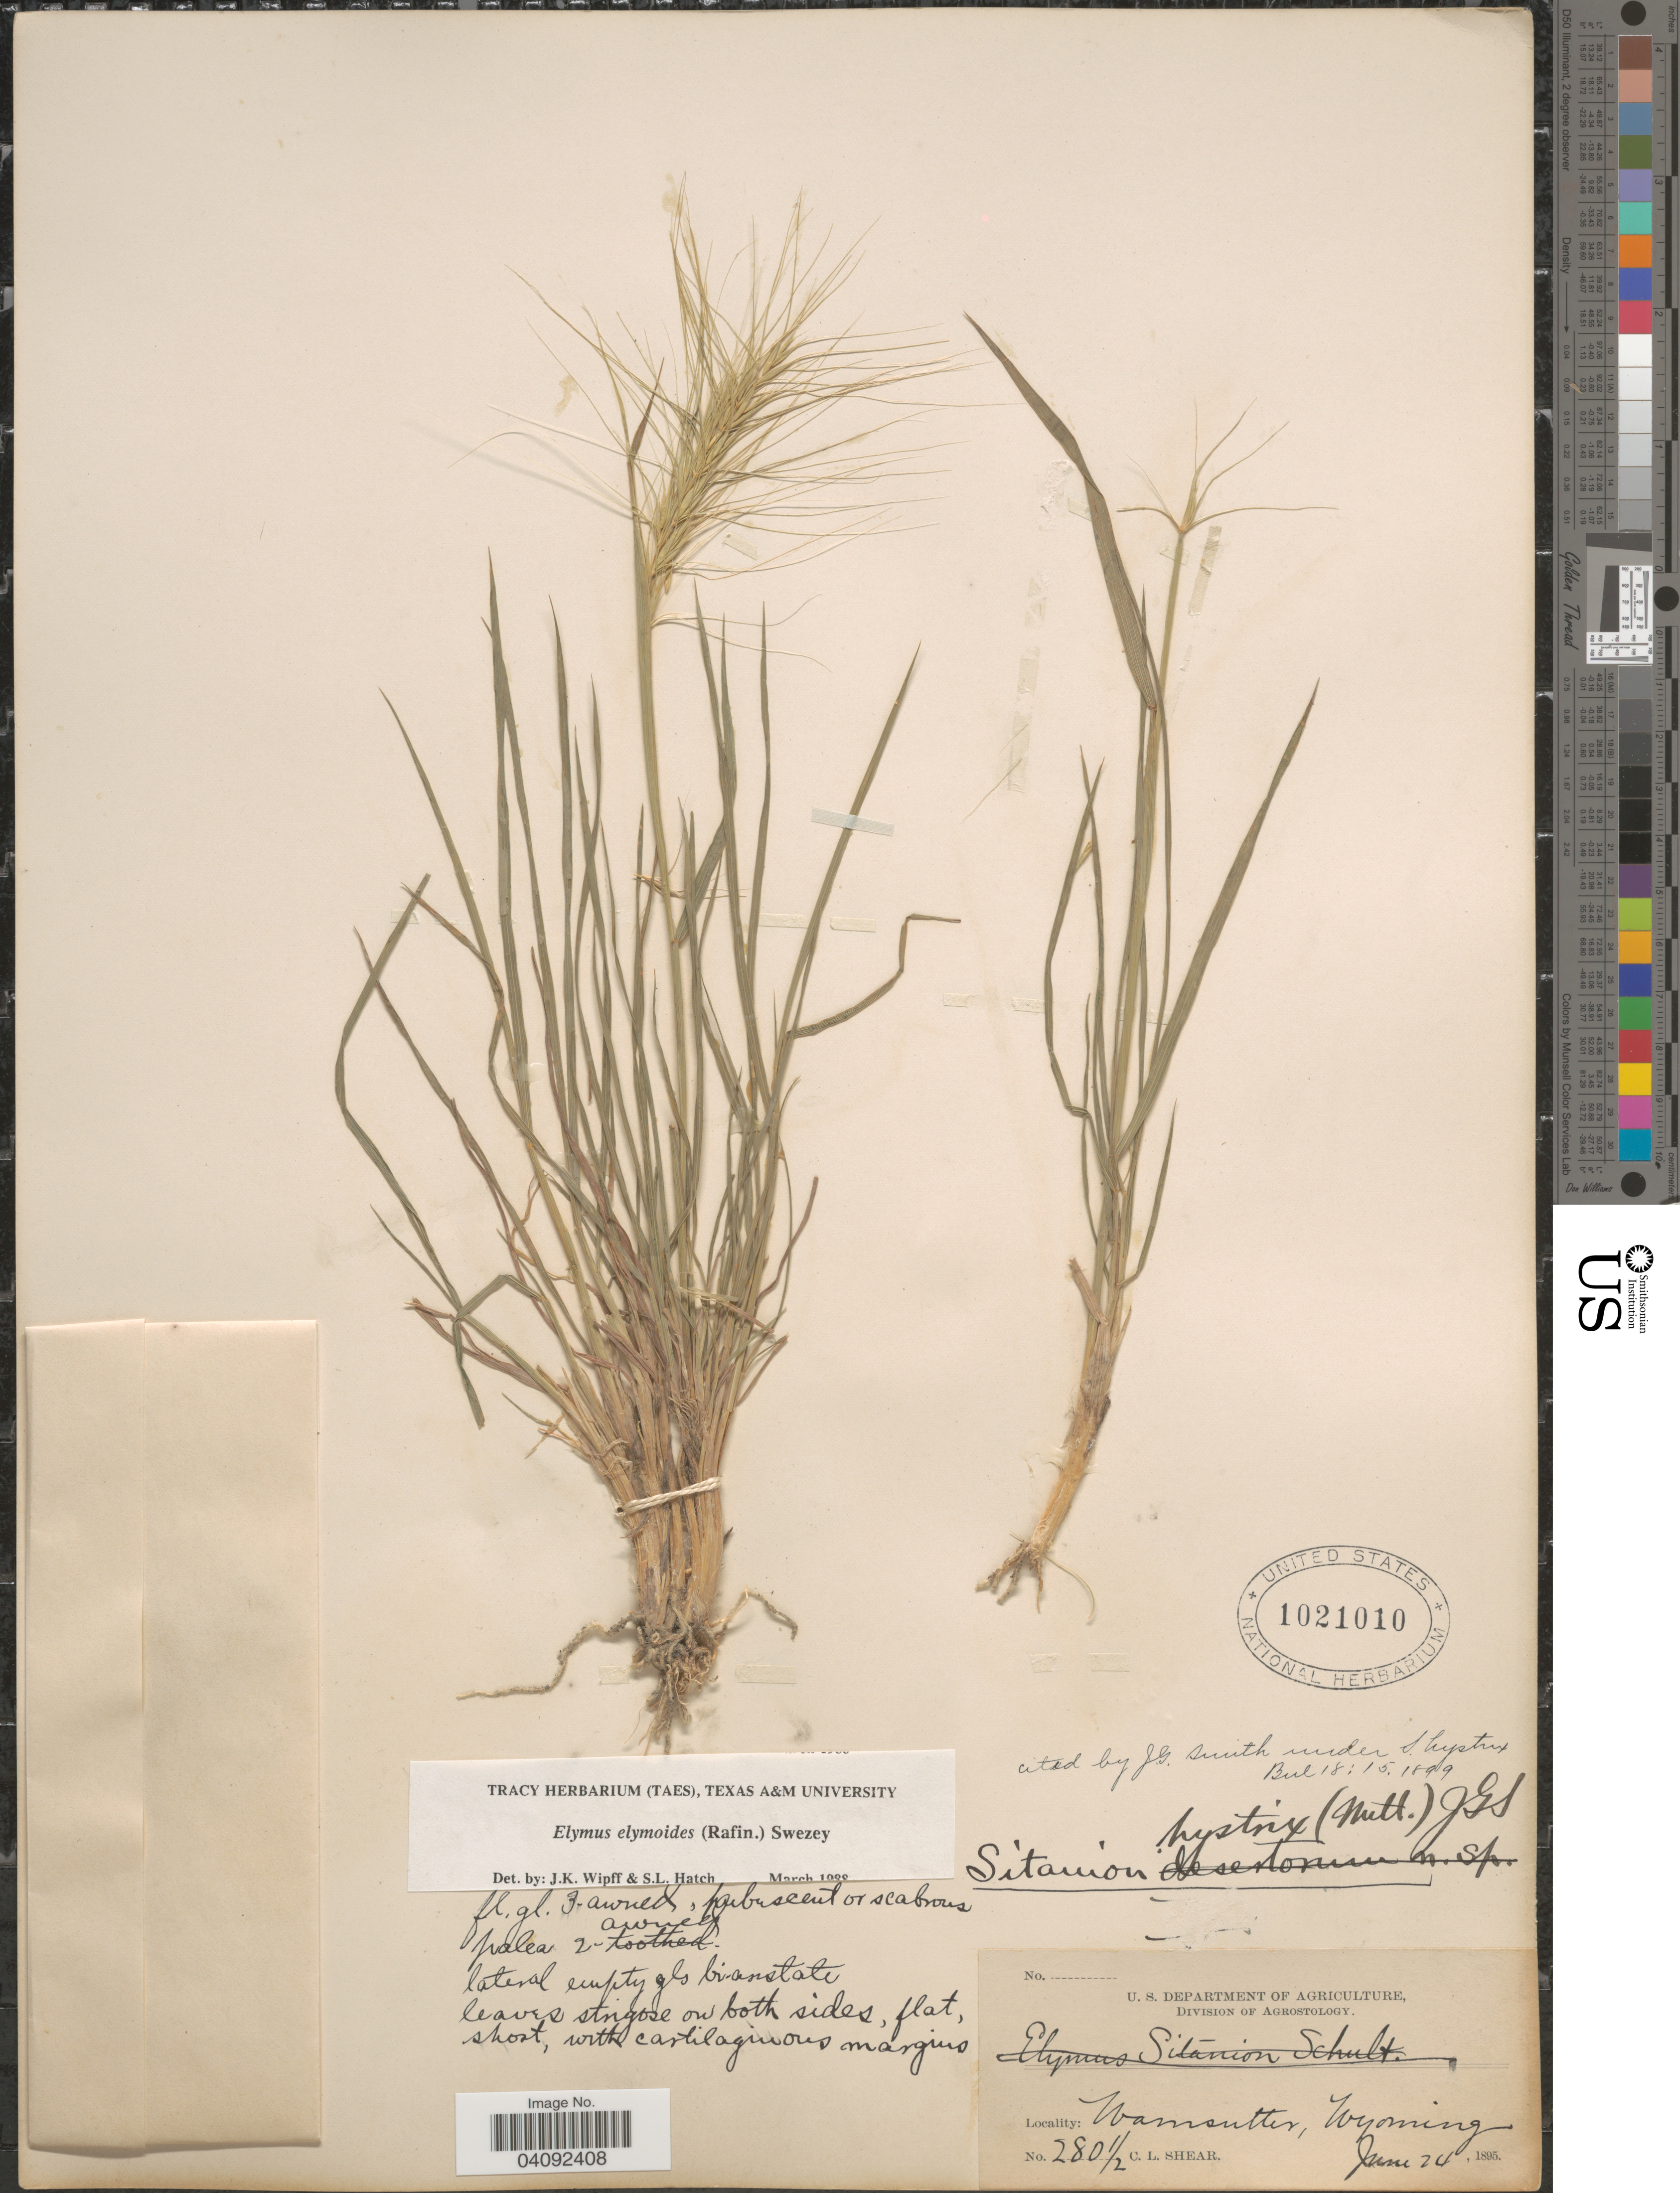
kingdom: Plantae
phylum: Tracheophyta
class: Liliopsida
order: Poales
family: Poaceae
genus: Elymus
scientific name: Elymus elymoides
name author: (Raf.) Swezey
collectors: C. L. Shear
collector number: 280½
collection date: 1895-06-24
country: United States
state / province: Wyoming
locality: Wamsutter.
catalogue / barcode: US 1021010